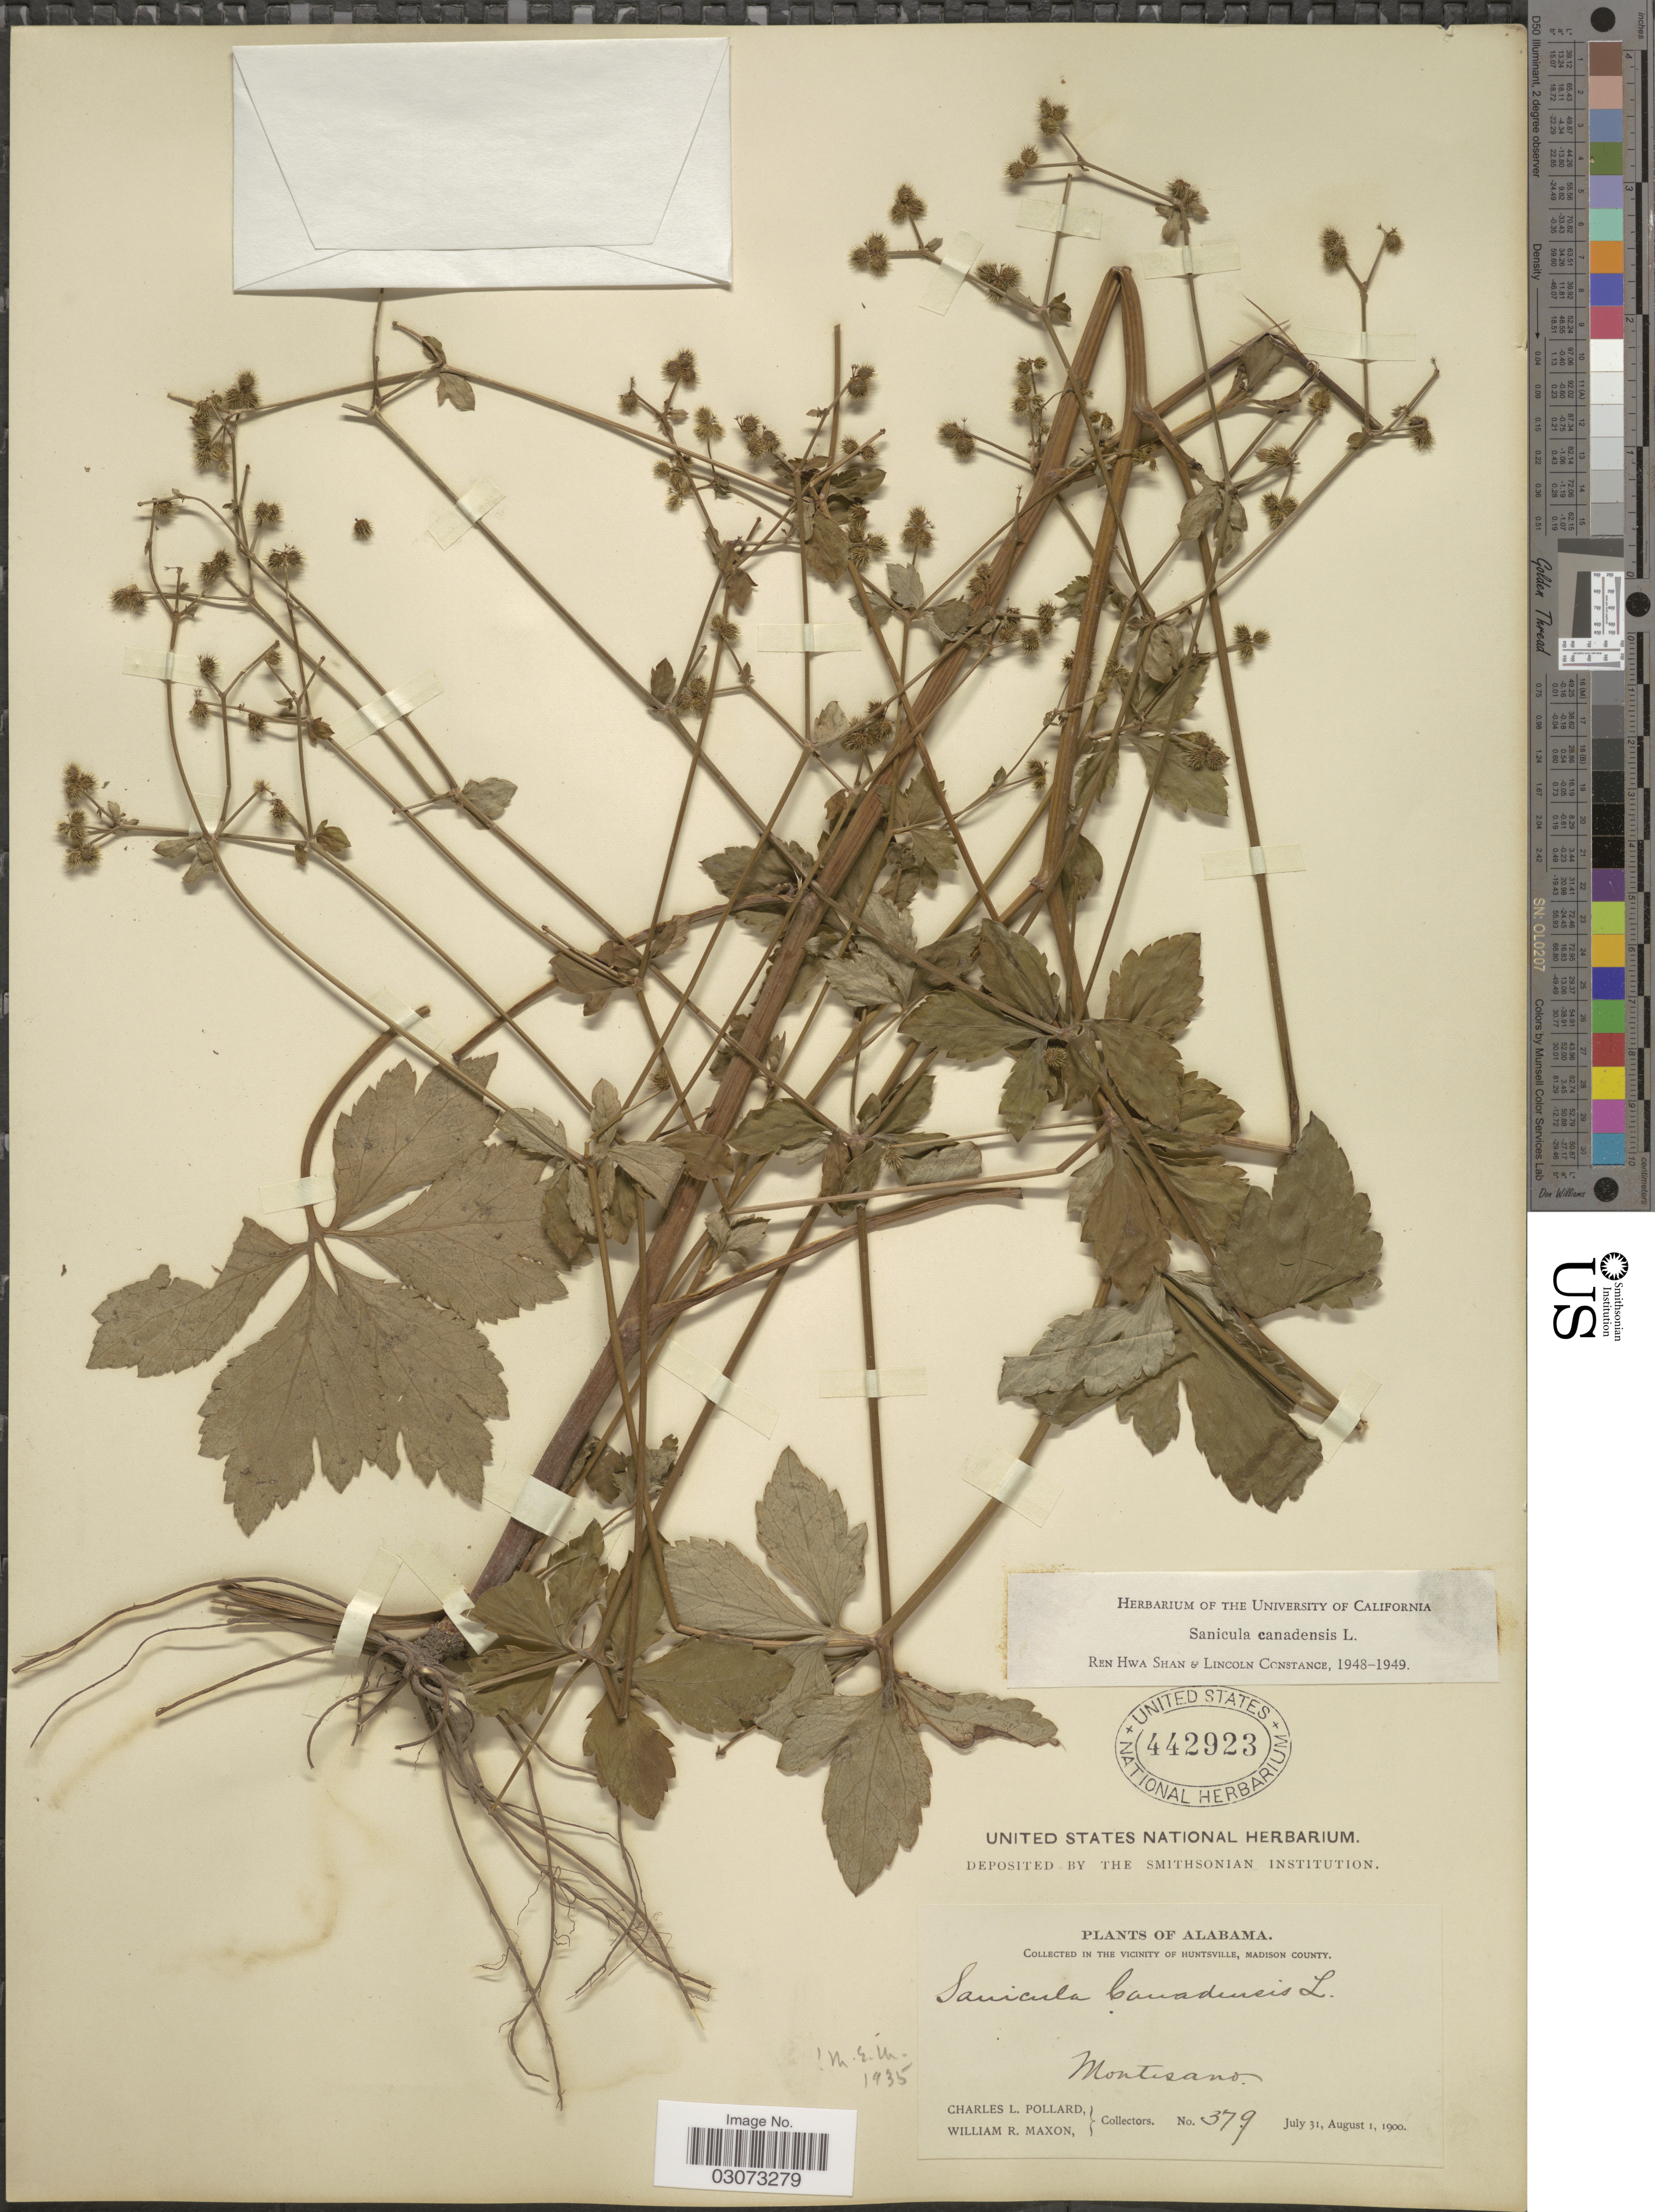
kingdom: Plantae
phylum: Tracheophyta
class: Magnoliopsida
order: Apiales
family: Apiaceae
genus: Sanicula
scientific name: Sanicula canadensis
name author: L.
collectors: C. L. Pollard & W. R. Maxon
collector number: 379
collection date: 1900-07-31/1900-08-01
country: United States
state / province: Alabama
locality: Collected in the Vicinity of Huntsville, Madison County. Montesano.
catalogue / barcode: US 442923